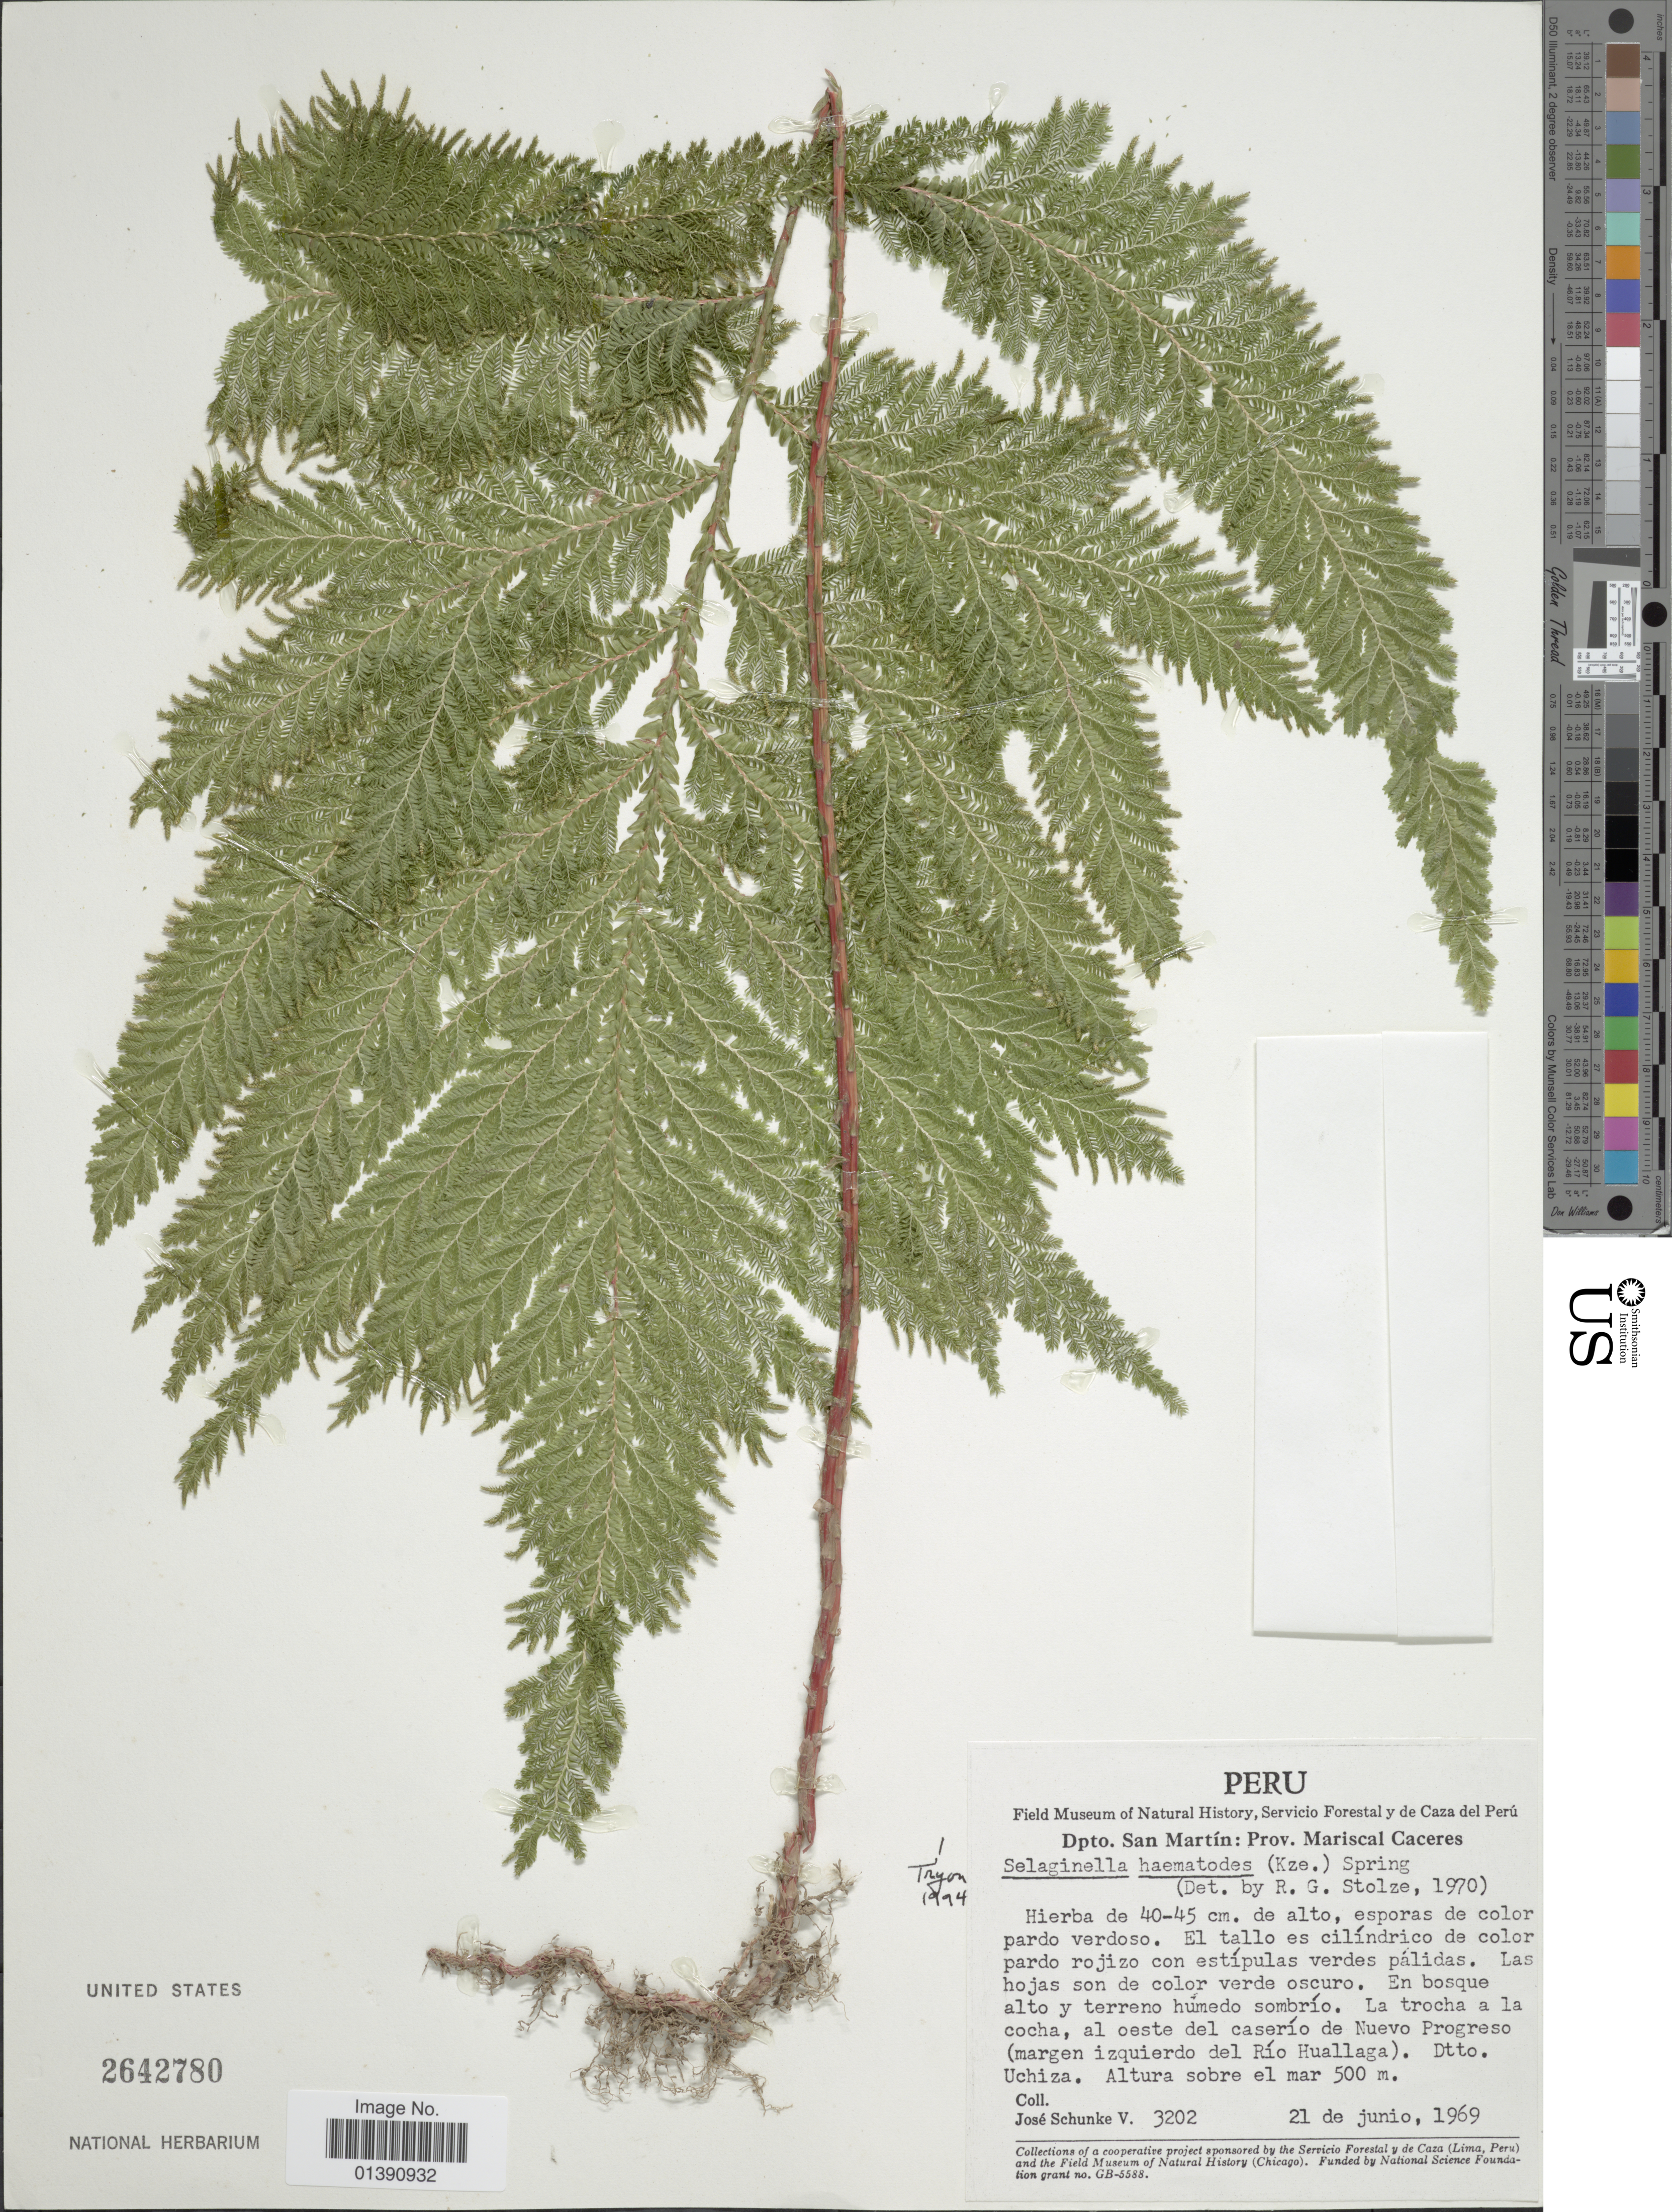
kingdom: Plantae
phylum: Tracheophyta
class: Lycopodiopsida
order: Selaginellales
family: Selaginellaceae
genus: Selaginella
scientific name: Selaginella haematodes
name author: (Kunze) Spring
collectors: J. Schunke Vigo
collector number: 3202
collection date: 1969-06-21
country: Peru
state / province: San Martín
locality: Prov. Mariscal caceres, La trocha a la cocha, al oeste del caserio de Nuevo Progreso (margen izquierdo del Río Huallaga). Dtto Uchiza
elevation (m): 500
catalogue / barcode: US 2642780